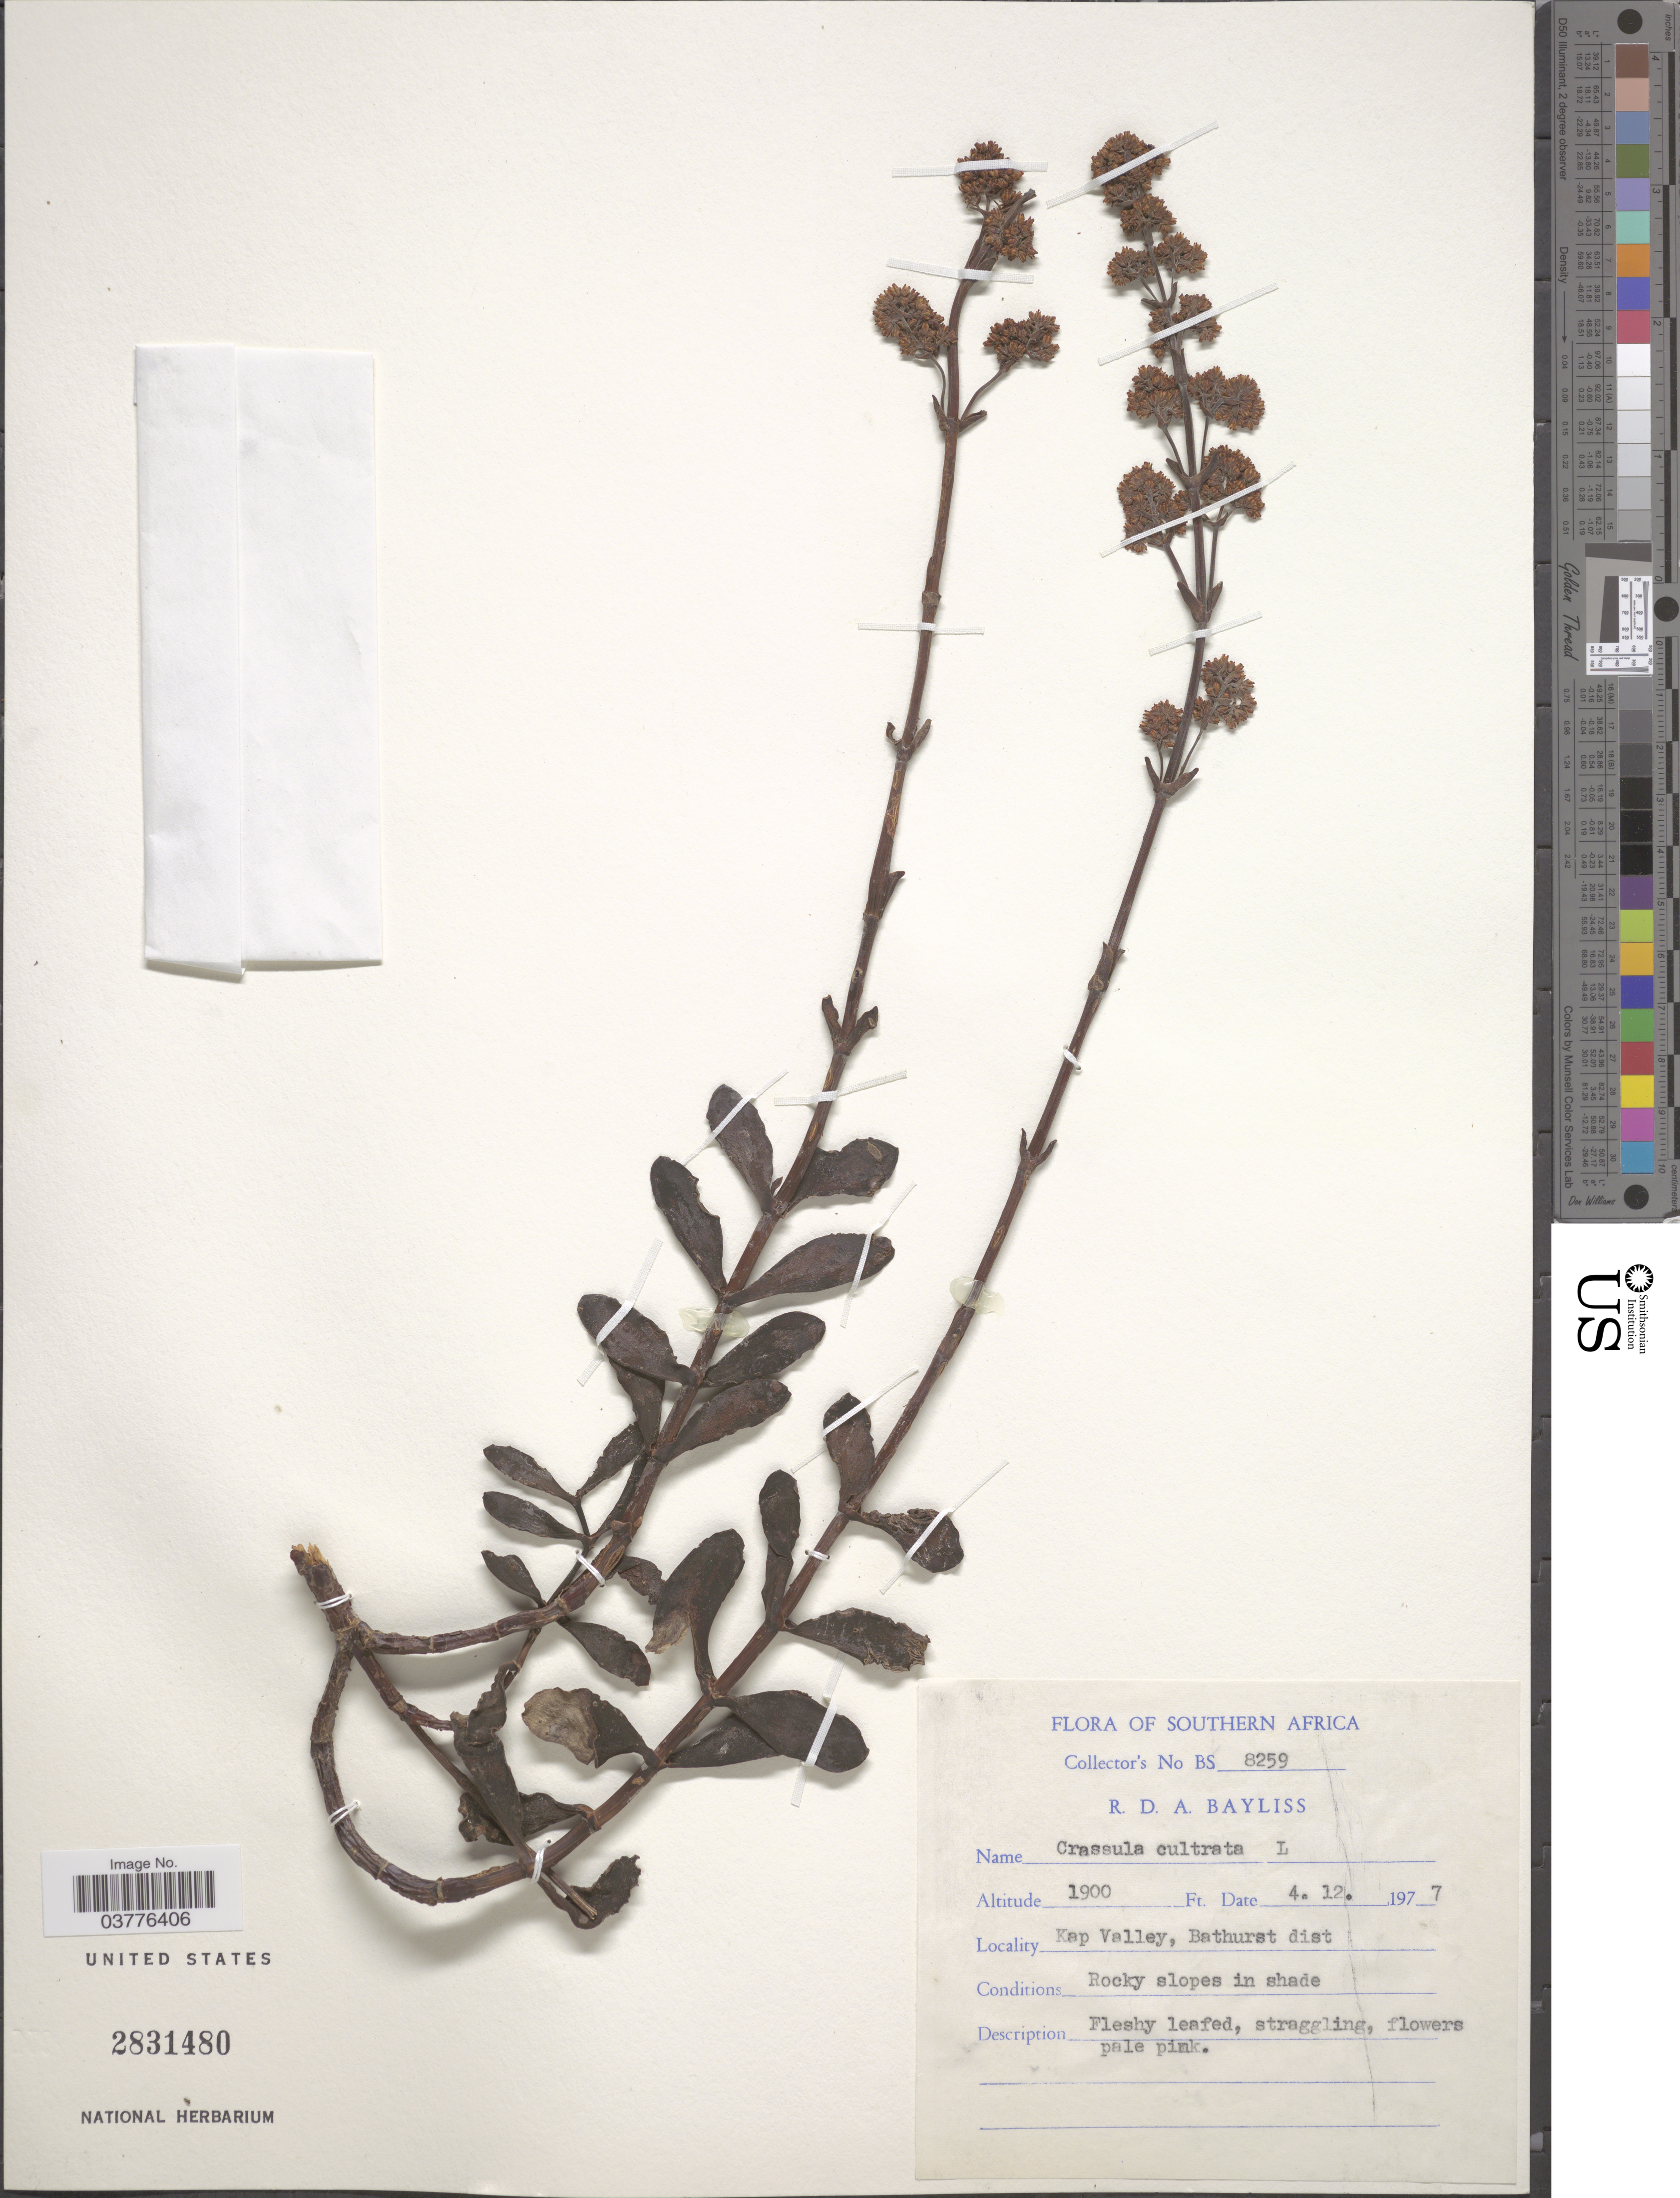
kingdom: Plantae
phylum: Tracheophyta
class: Magnoliopsida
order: Saxifragales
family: Crassulaceae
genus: Crassula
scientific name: Crassula cultrata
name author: L.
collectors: R. Bayliss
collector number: BS 8259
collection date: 1977-12-04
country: South Africa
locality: Southern Africa. Kap Valley, Bathurst dist.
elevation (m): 579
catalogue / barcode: US 2831480